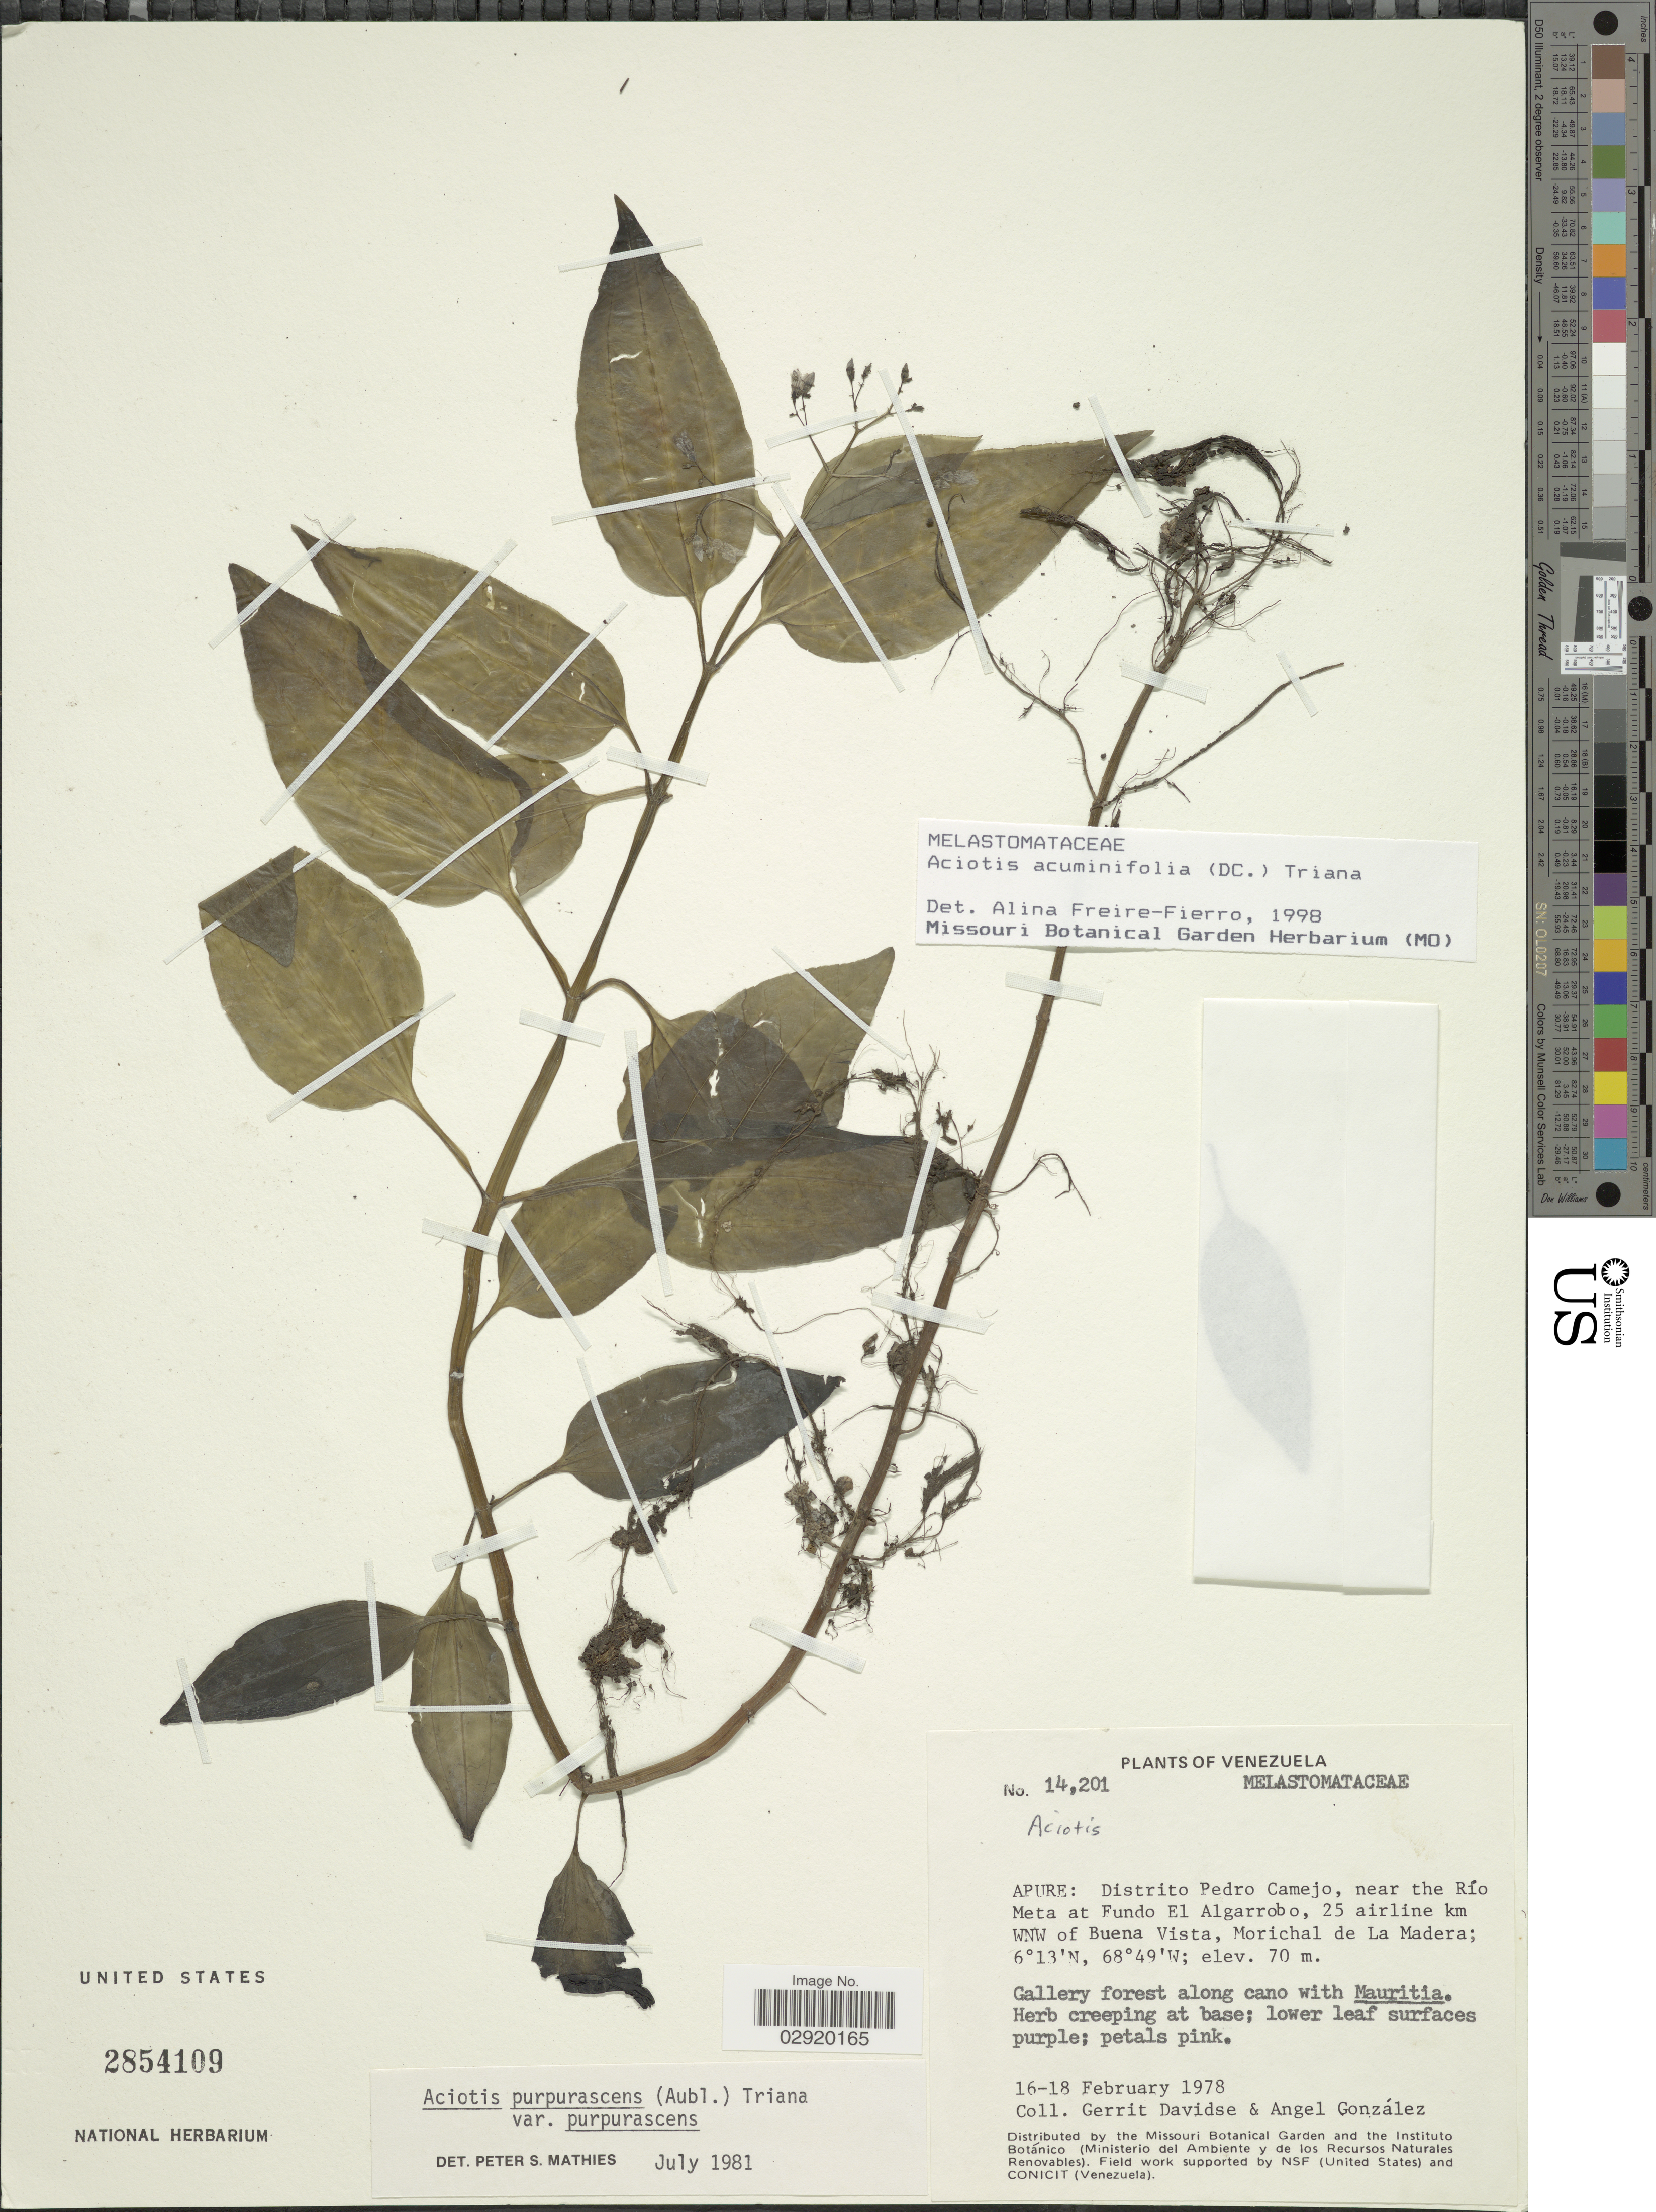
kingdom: Plantae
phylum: Tracheophyta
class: Magnoliopsida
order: Myrtales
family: Melastomataceae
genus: Aciotis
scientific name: Aciotis sp.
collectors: G. Davidse & A. C. González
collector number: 14201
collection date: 1978-02-16/1978-02-18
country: Venezuela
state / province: Apure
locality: Distrito Pedro Camejo, near the Río Meta at Fundo El Algarrobo, 25 airline km WNW of Buena Vista, Morichal de La Madera.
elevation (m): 70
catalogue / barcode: US 2854109